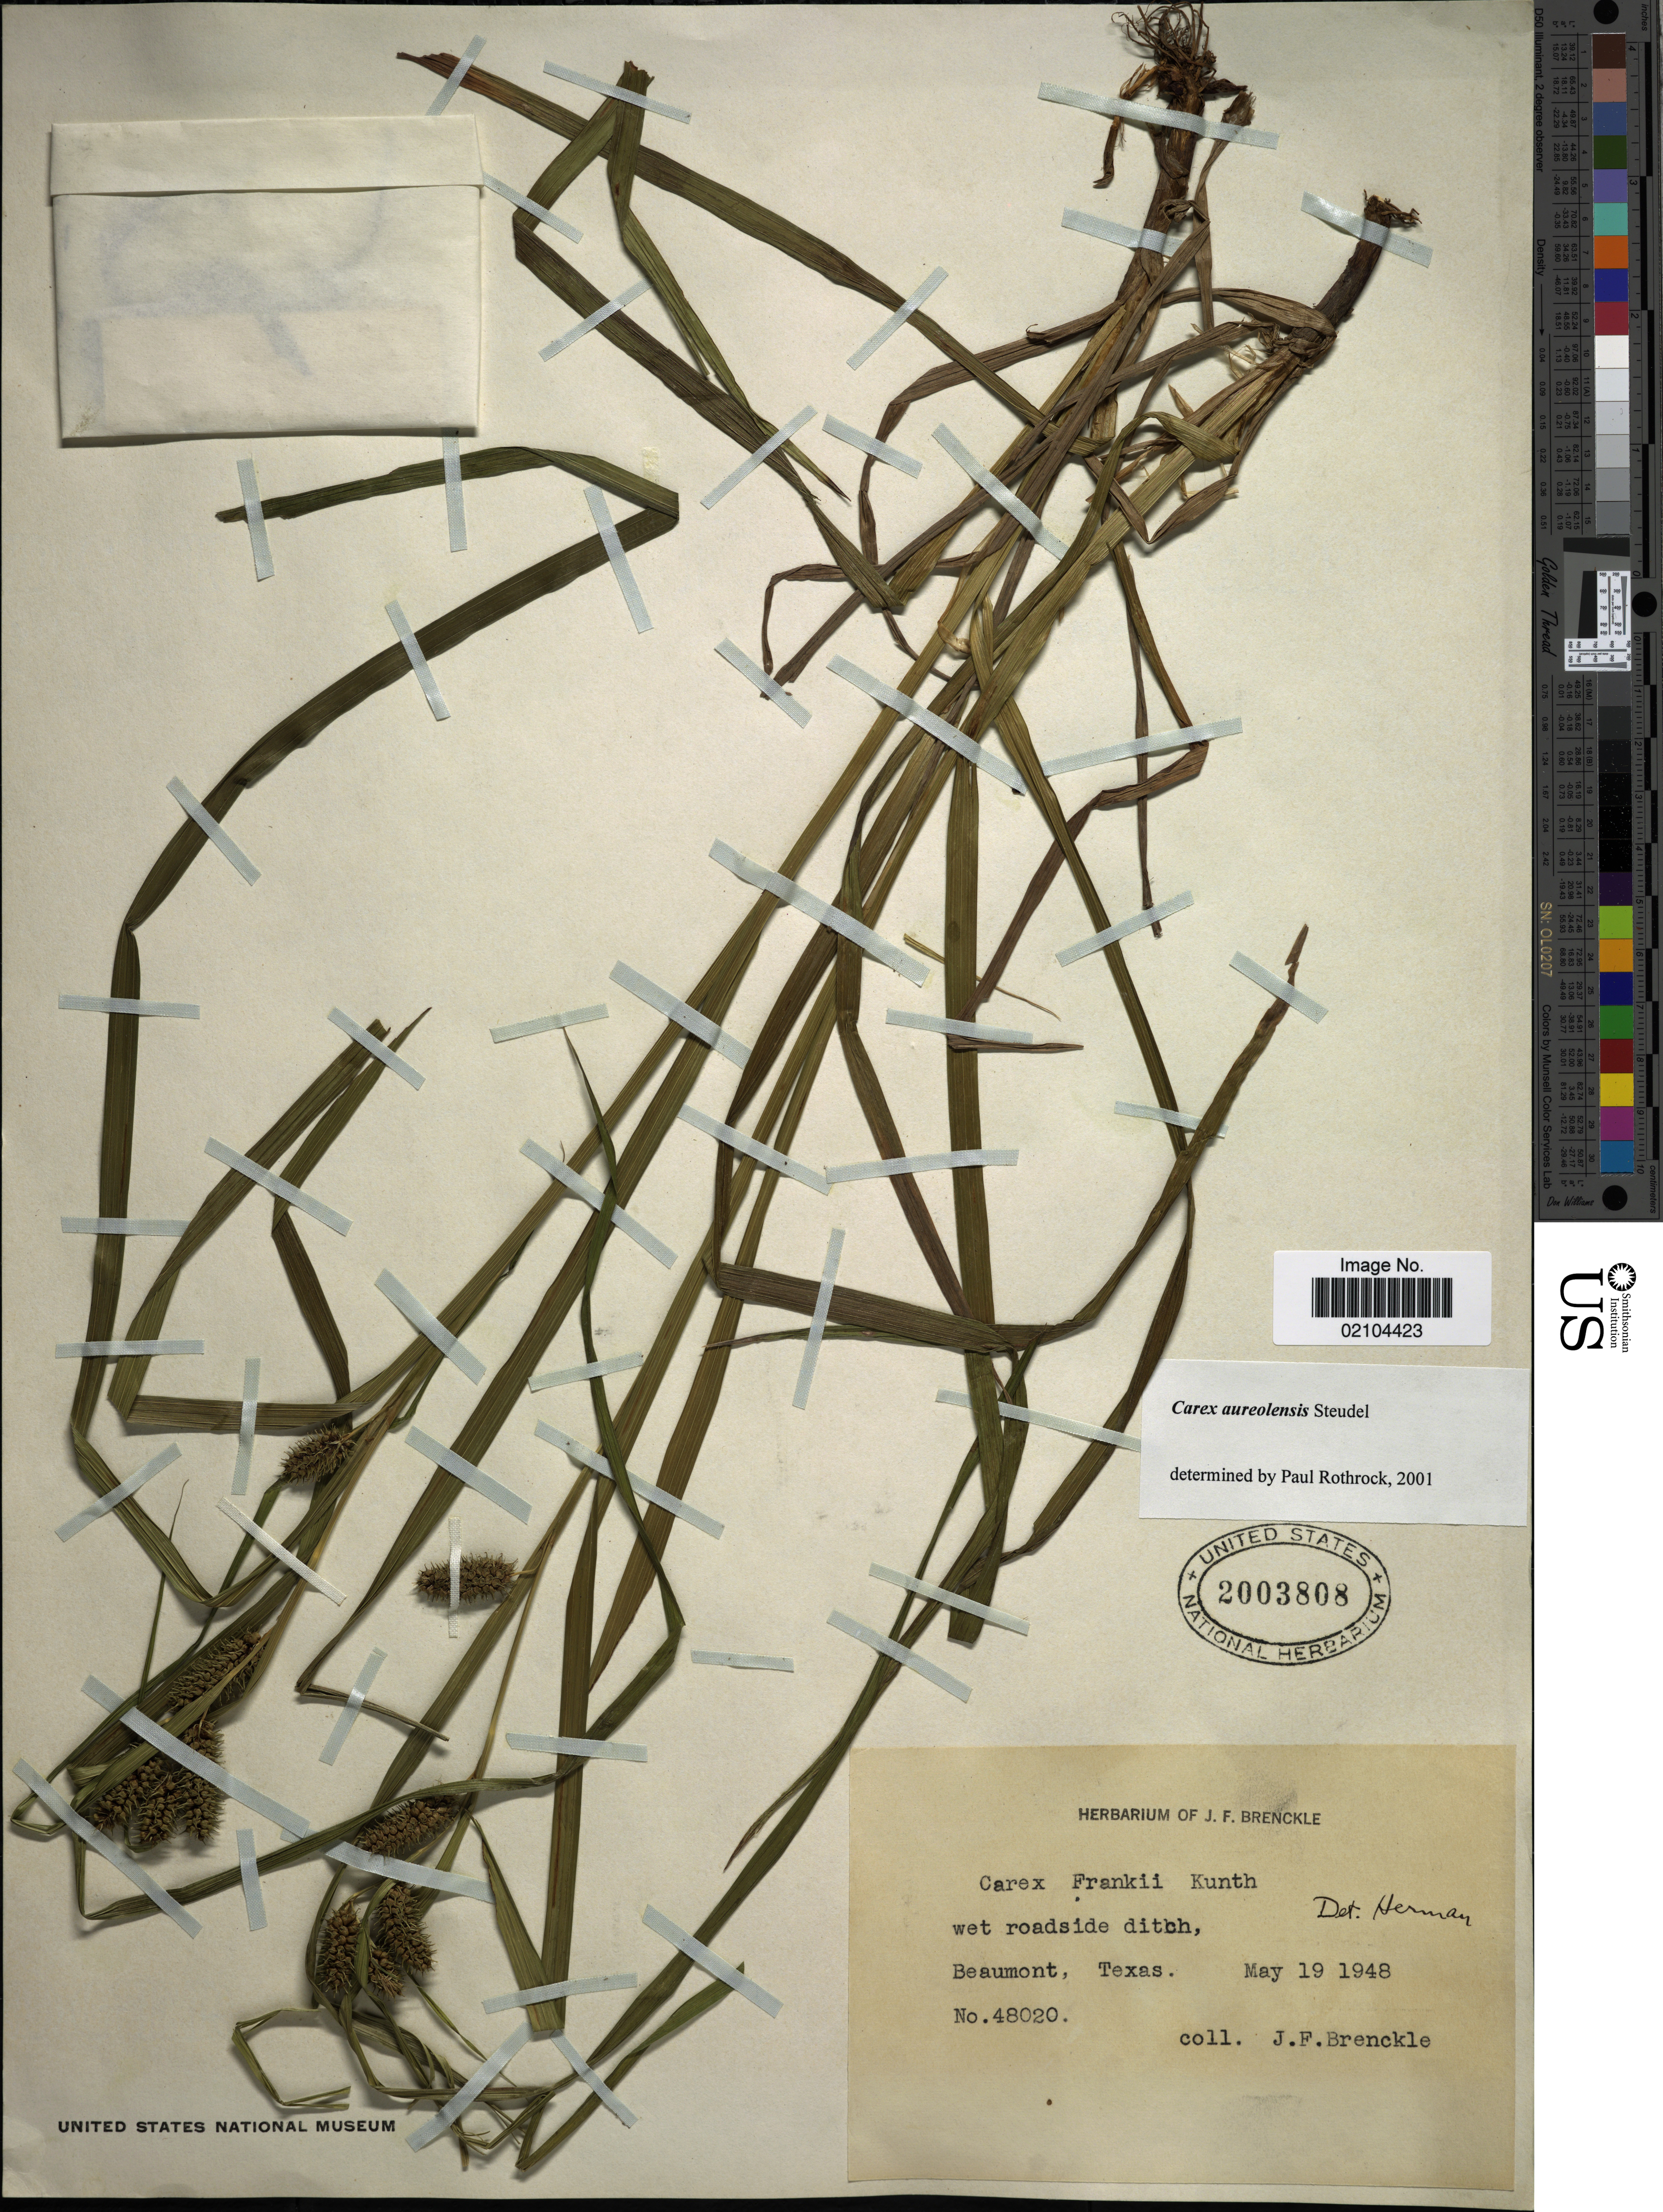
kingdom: Plantae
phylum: Tracheophyta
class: Liliopsida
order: Poales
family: Cyperaceae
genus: Carex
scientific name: Carex aureolensis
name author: Steud.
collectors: J. Brenckle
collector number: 48020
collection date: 1948-05-19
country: United States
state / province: Texas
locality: Wet roadside ditch, Beaumont.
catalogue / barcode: US 2003808